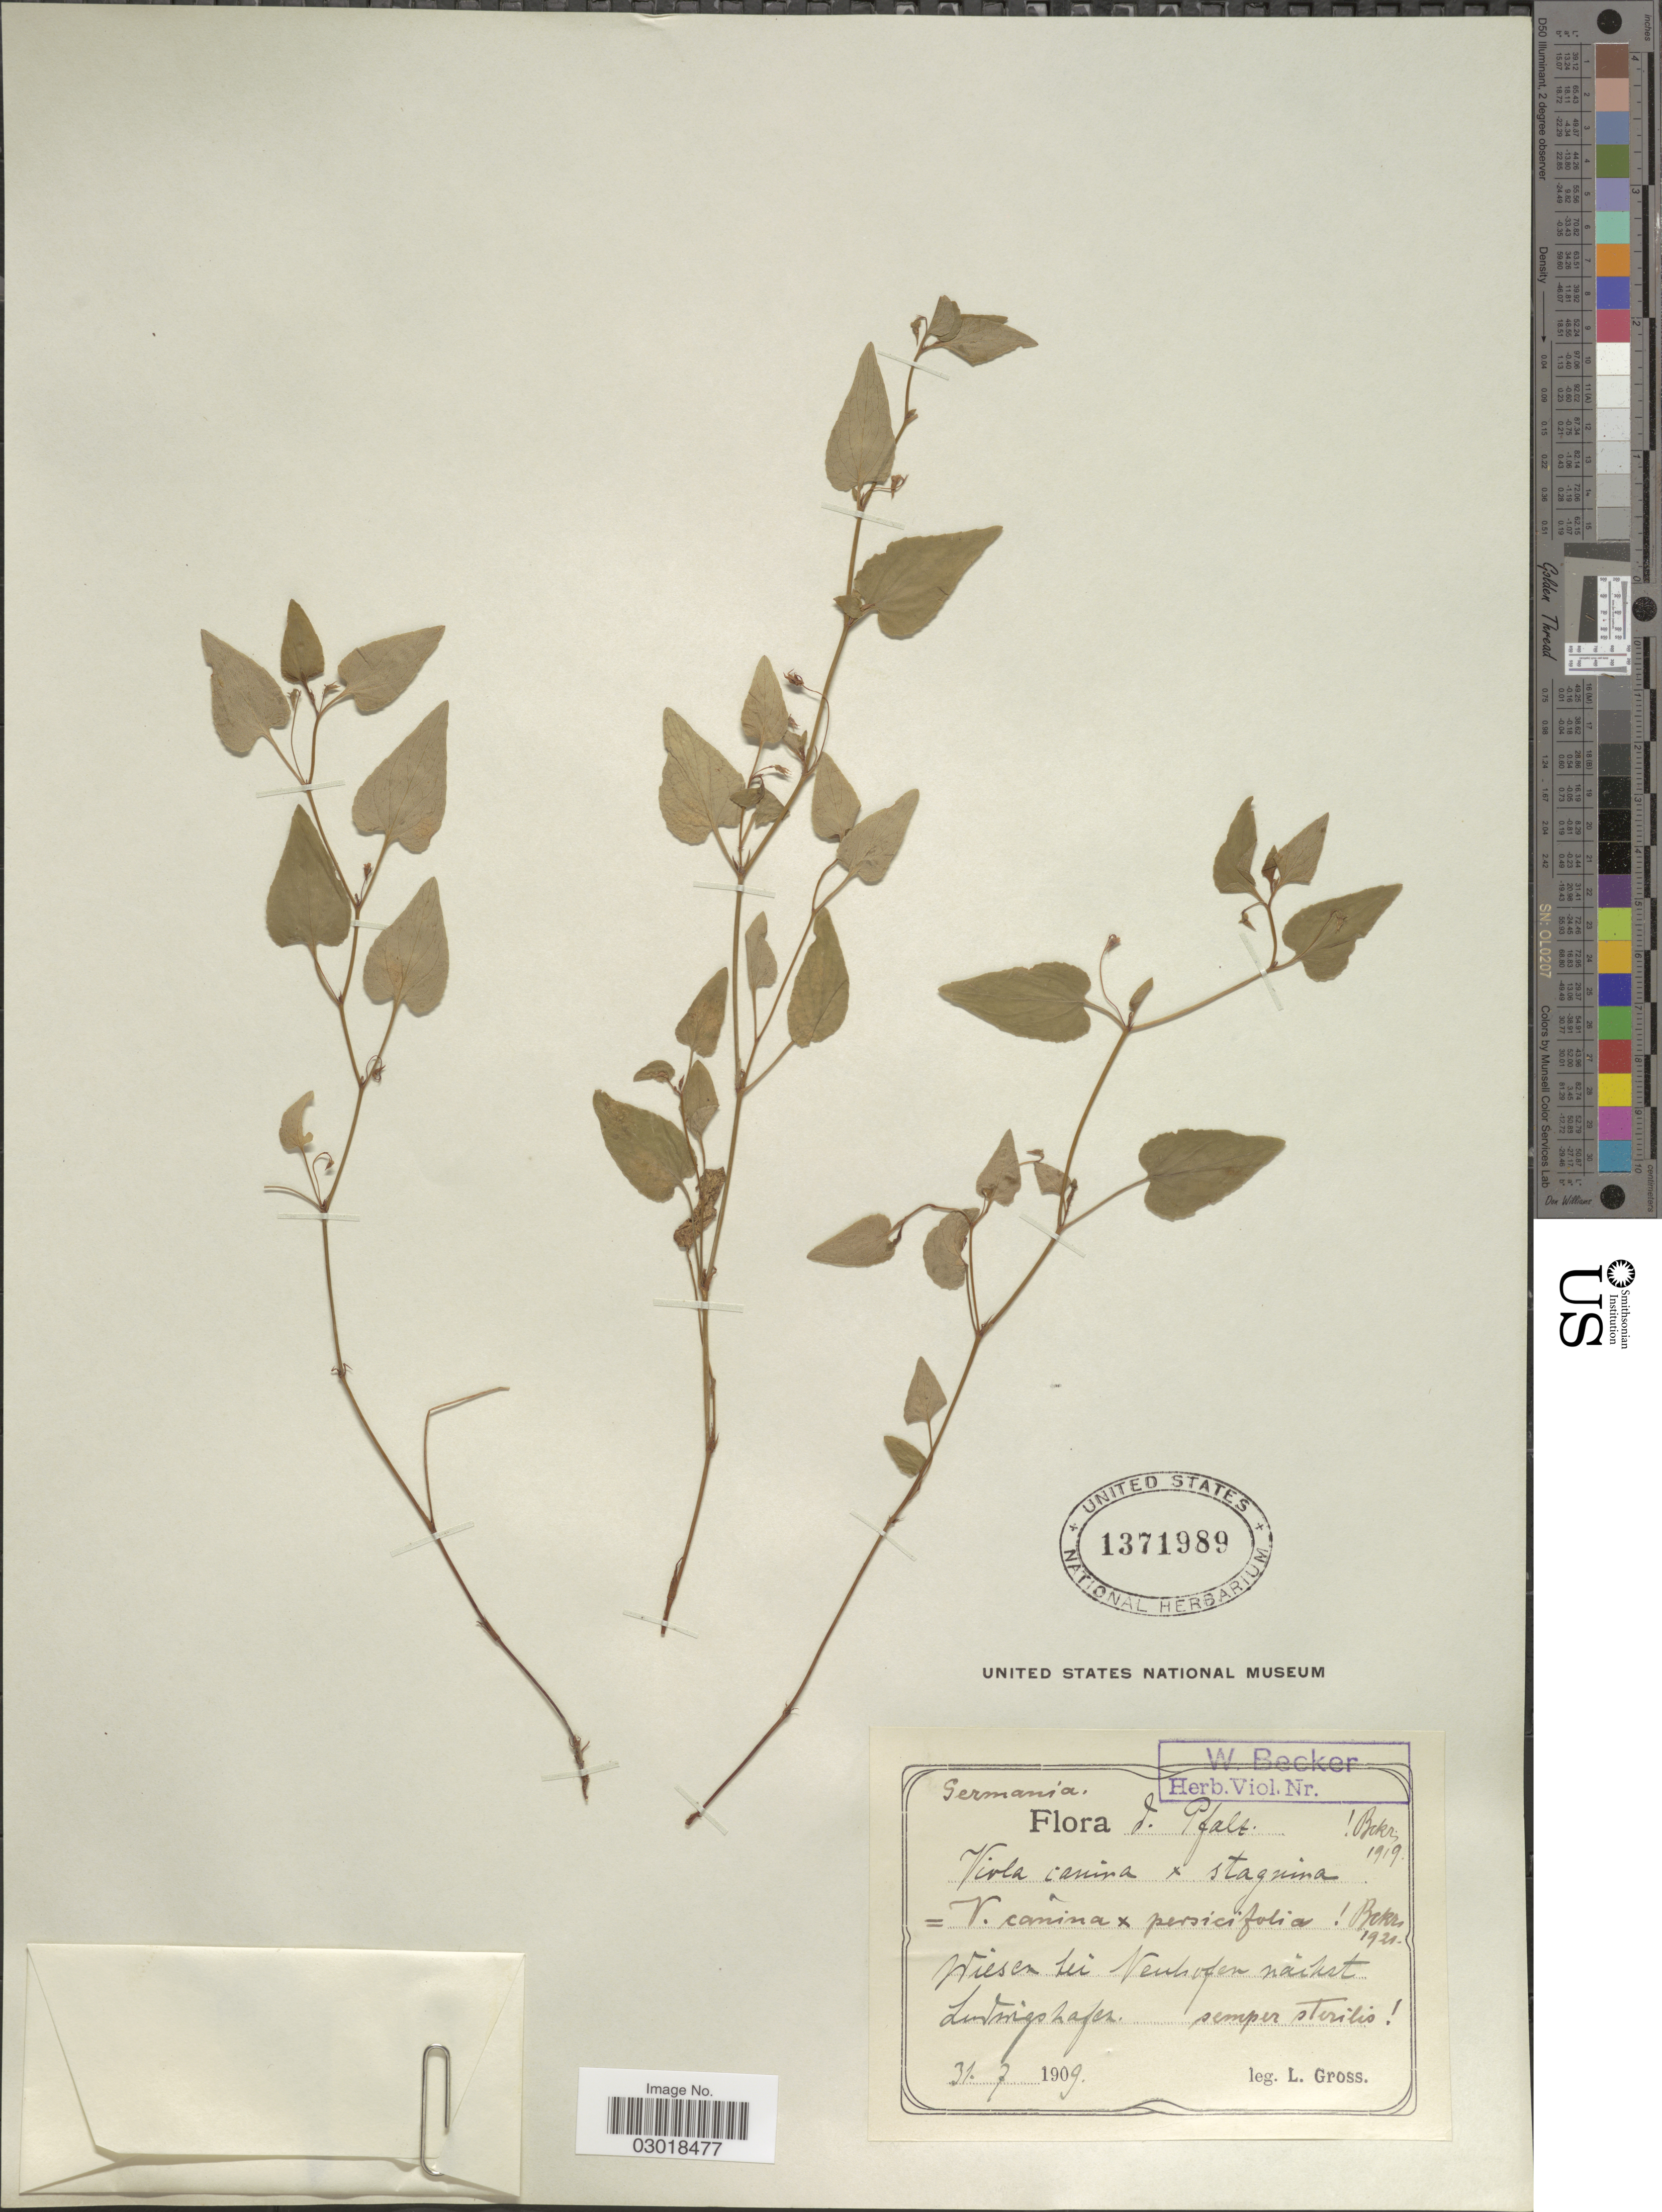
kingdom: Plantae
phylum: Tracheophyta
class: Magnoliopsida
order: Malpighiales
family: Violaceae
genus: Viola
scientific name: Viola canina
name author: L.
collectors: L. Gross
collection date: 1909-07-31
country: Germany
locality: D. Pfalt. Wiesen bei Venhofen nachst Ludwigshafen.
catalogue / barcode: US 1371989